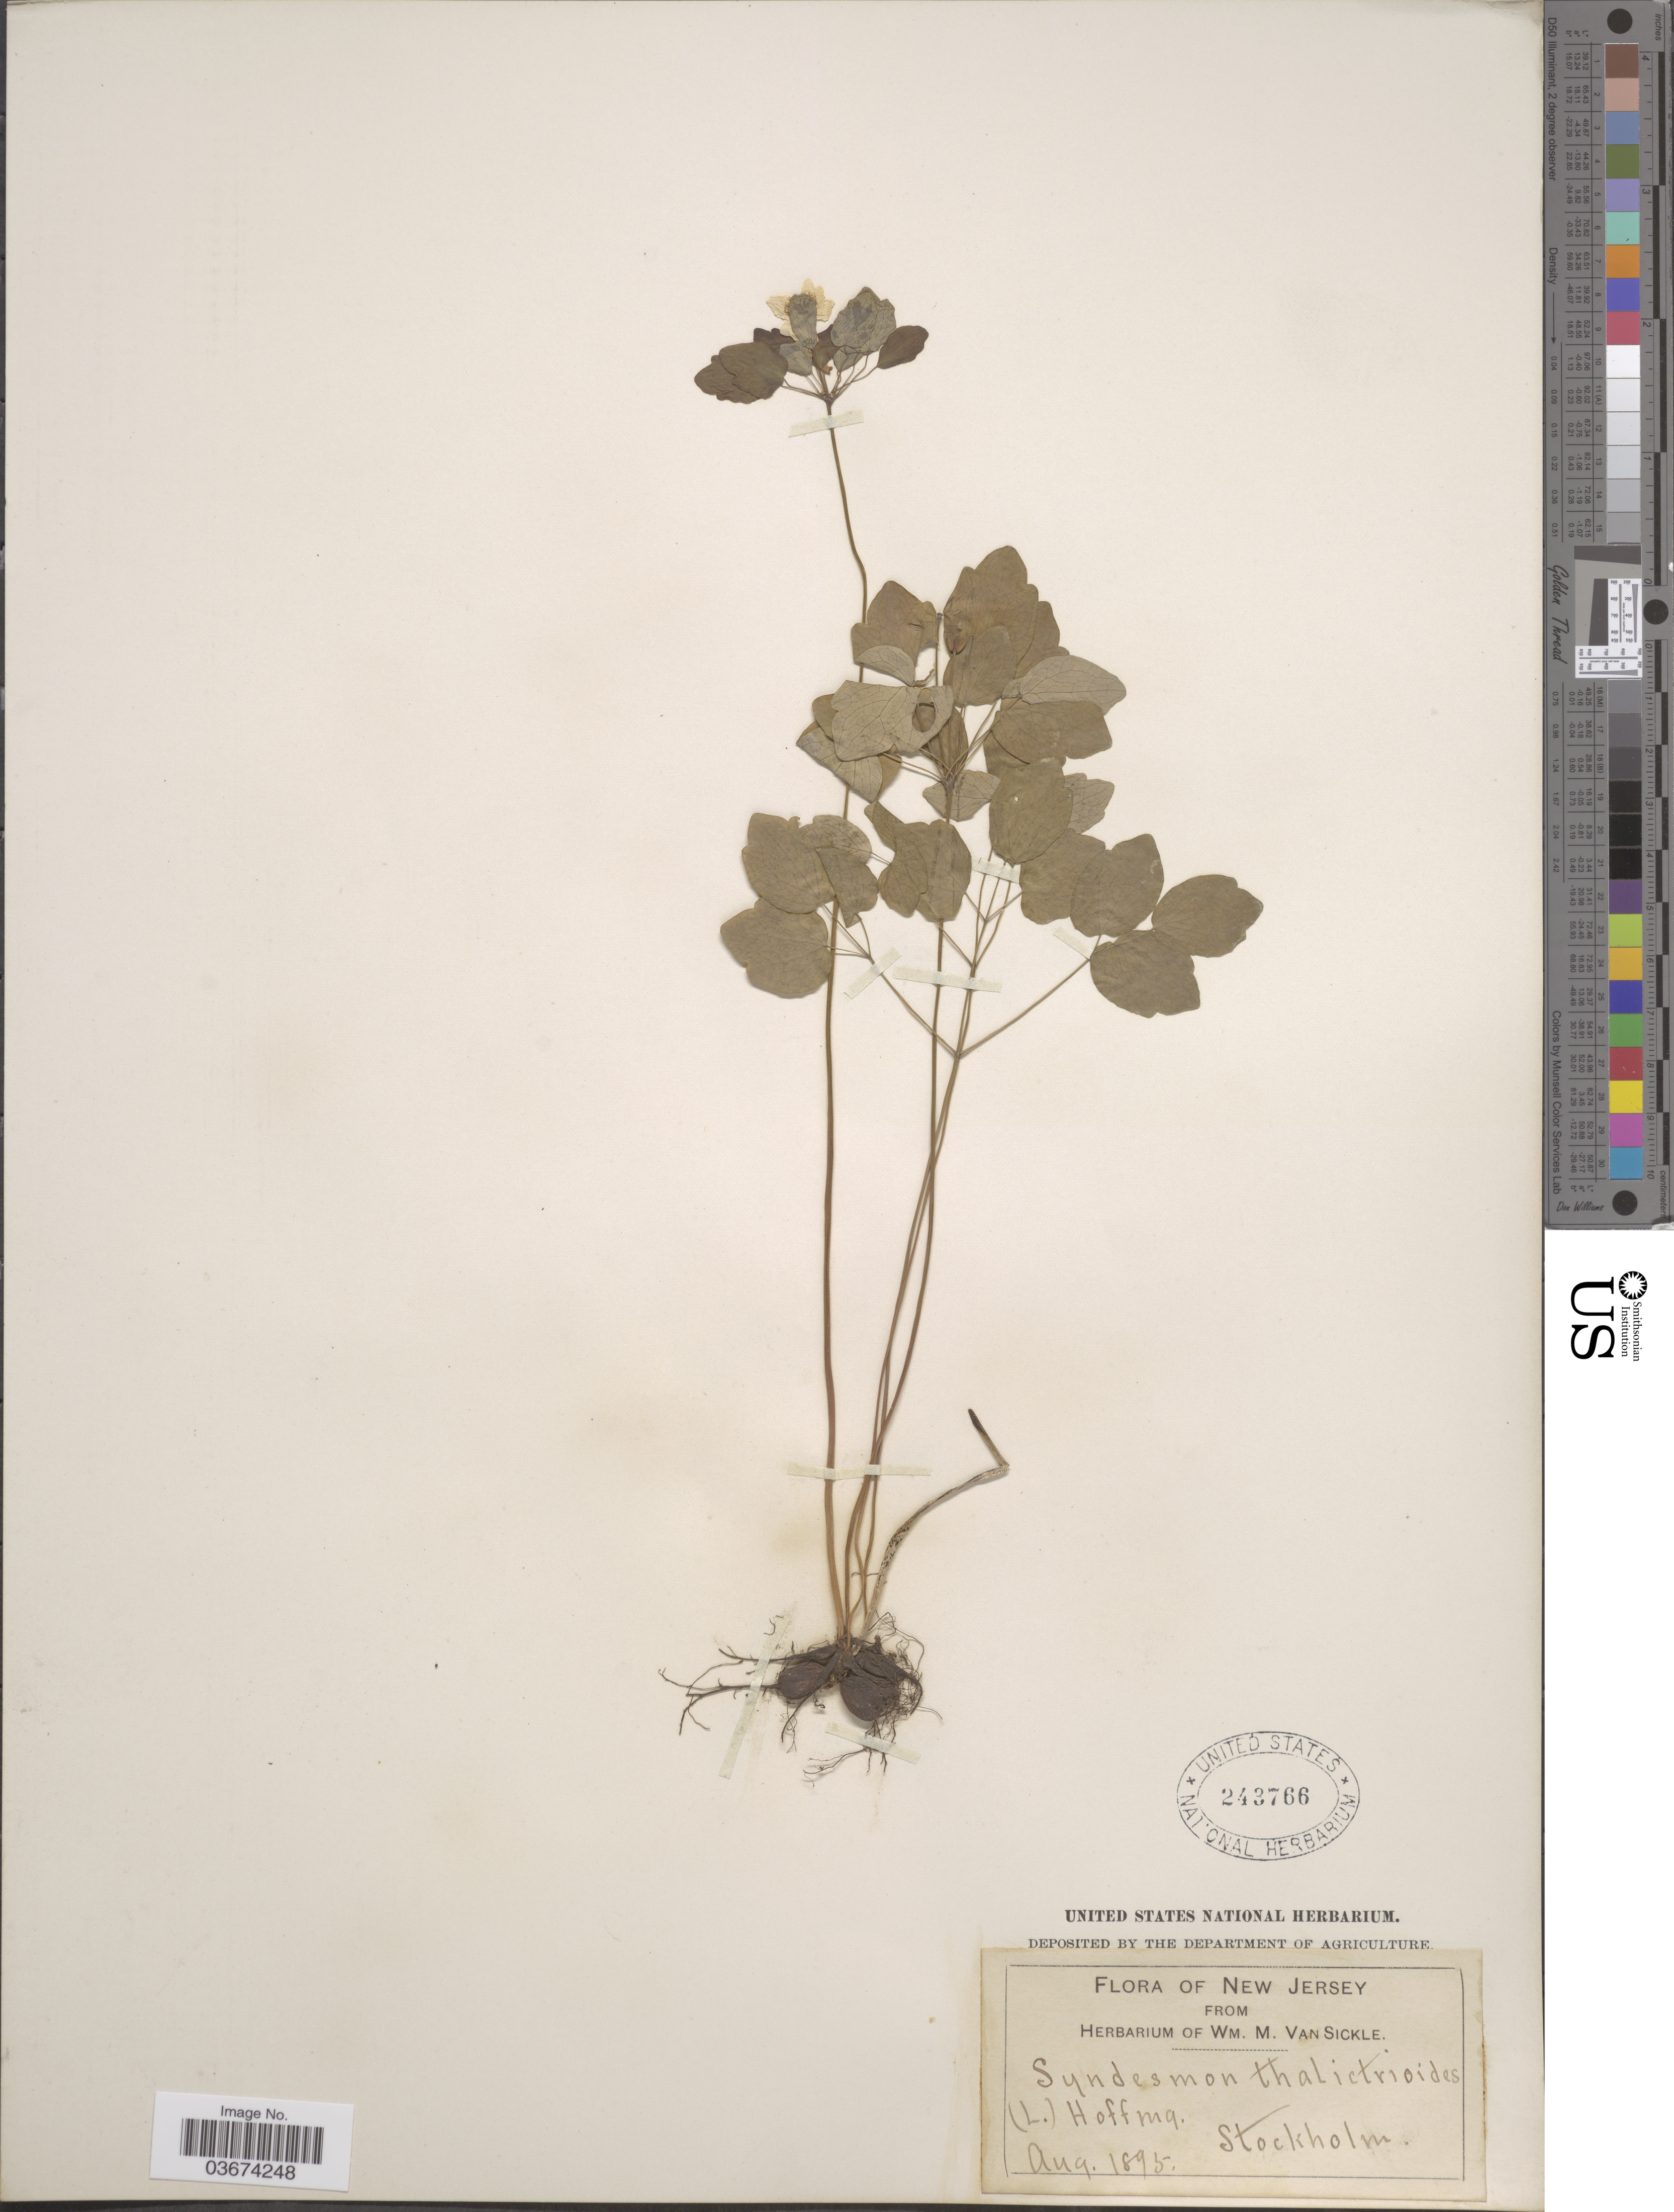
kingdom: Plantae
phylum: Tracheophyta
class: Magnoliopsida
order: Ranunculales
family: Ranunculaceae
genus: Thalictrum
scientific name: Thalictrum thalictroides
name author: (L.) A.J. Eames & B. Boivin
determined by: Strong, M. T., (US), Smithsonian Institution - National Museum of Natural History (UNITED STATES)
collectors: ex herb. Wm. M. Van Sickle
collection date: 1895-08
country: United States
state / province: New Jersey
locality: Stockholm.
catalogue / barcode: US 243766